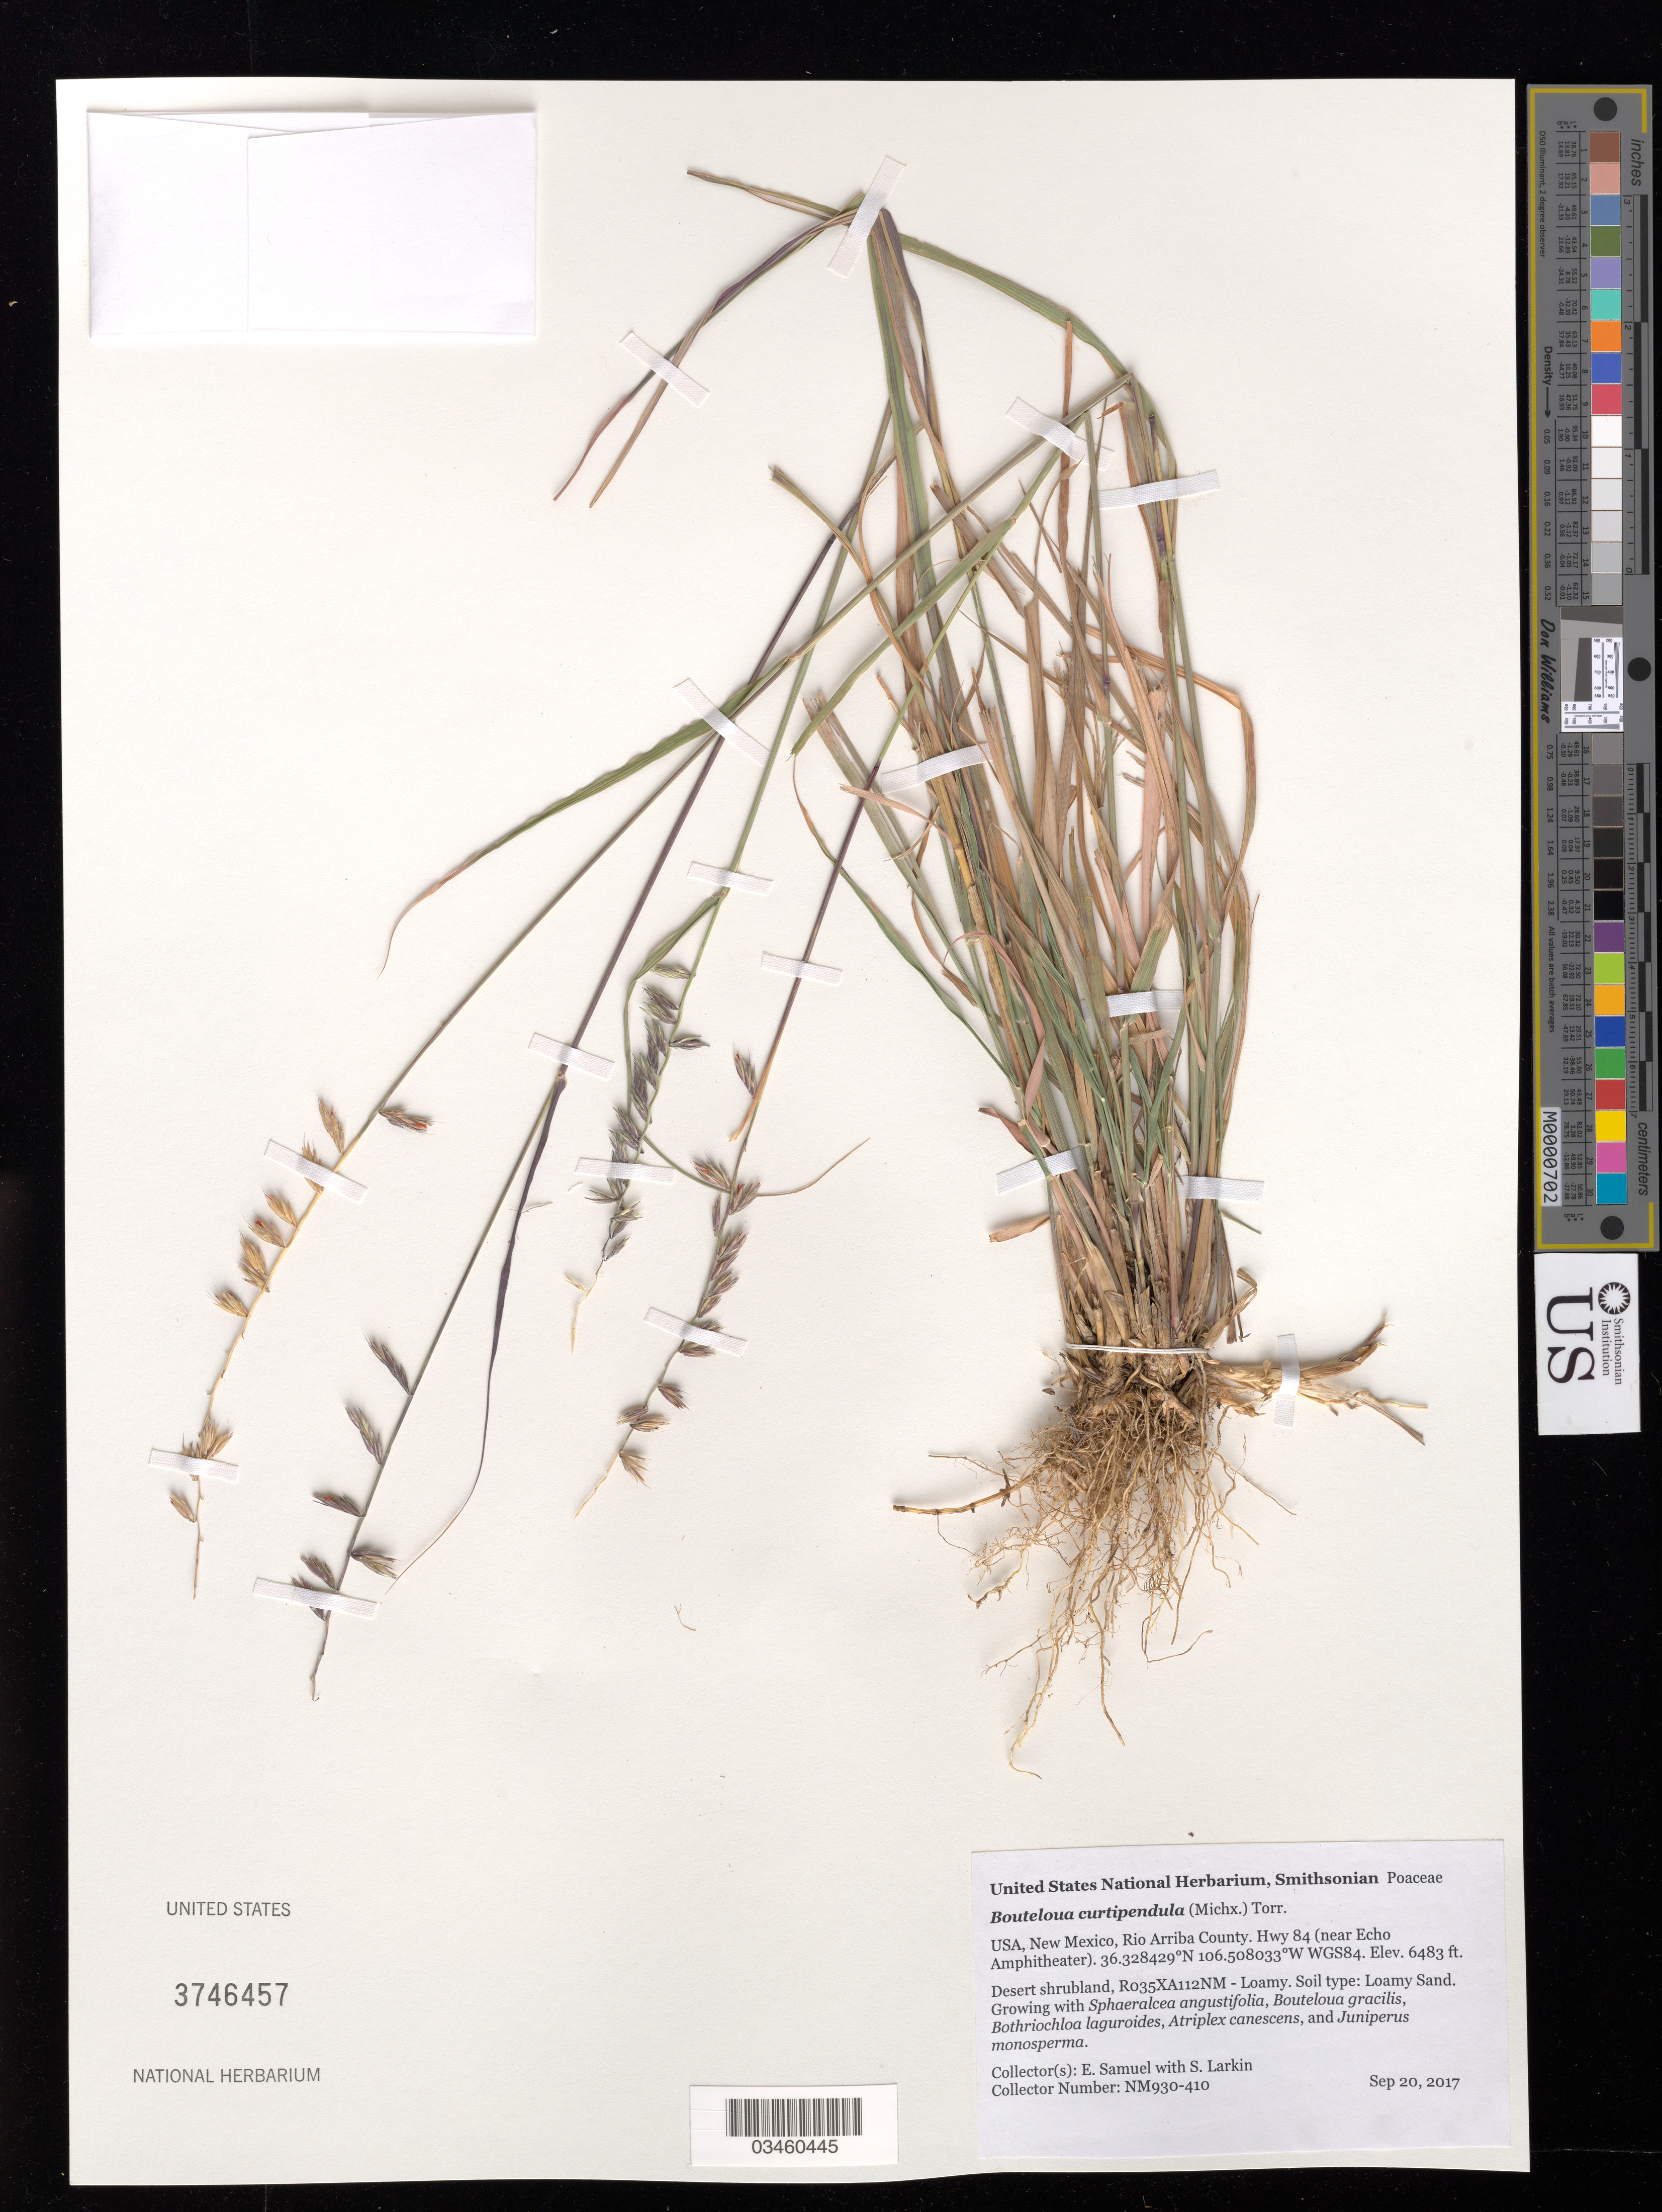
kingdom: Plantae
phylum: Tracheophyta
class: Liliopsida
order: Poales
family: Poaceae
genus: Bouteloua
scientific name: Bouteloua curtipendula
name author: (Michx.) Torr.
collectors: E. Samuel & S. Larkin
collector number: NM930-410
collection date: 2017-09-20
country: United States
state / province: New Mexico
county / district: Rio Arriba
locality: Hwy 84 (near Echo Amphitheater)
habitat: R035XA112NM - Loamy Sand. Desert shrubland.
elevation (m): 1976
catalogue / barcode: US 3746457